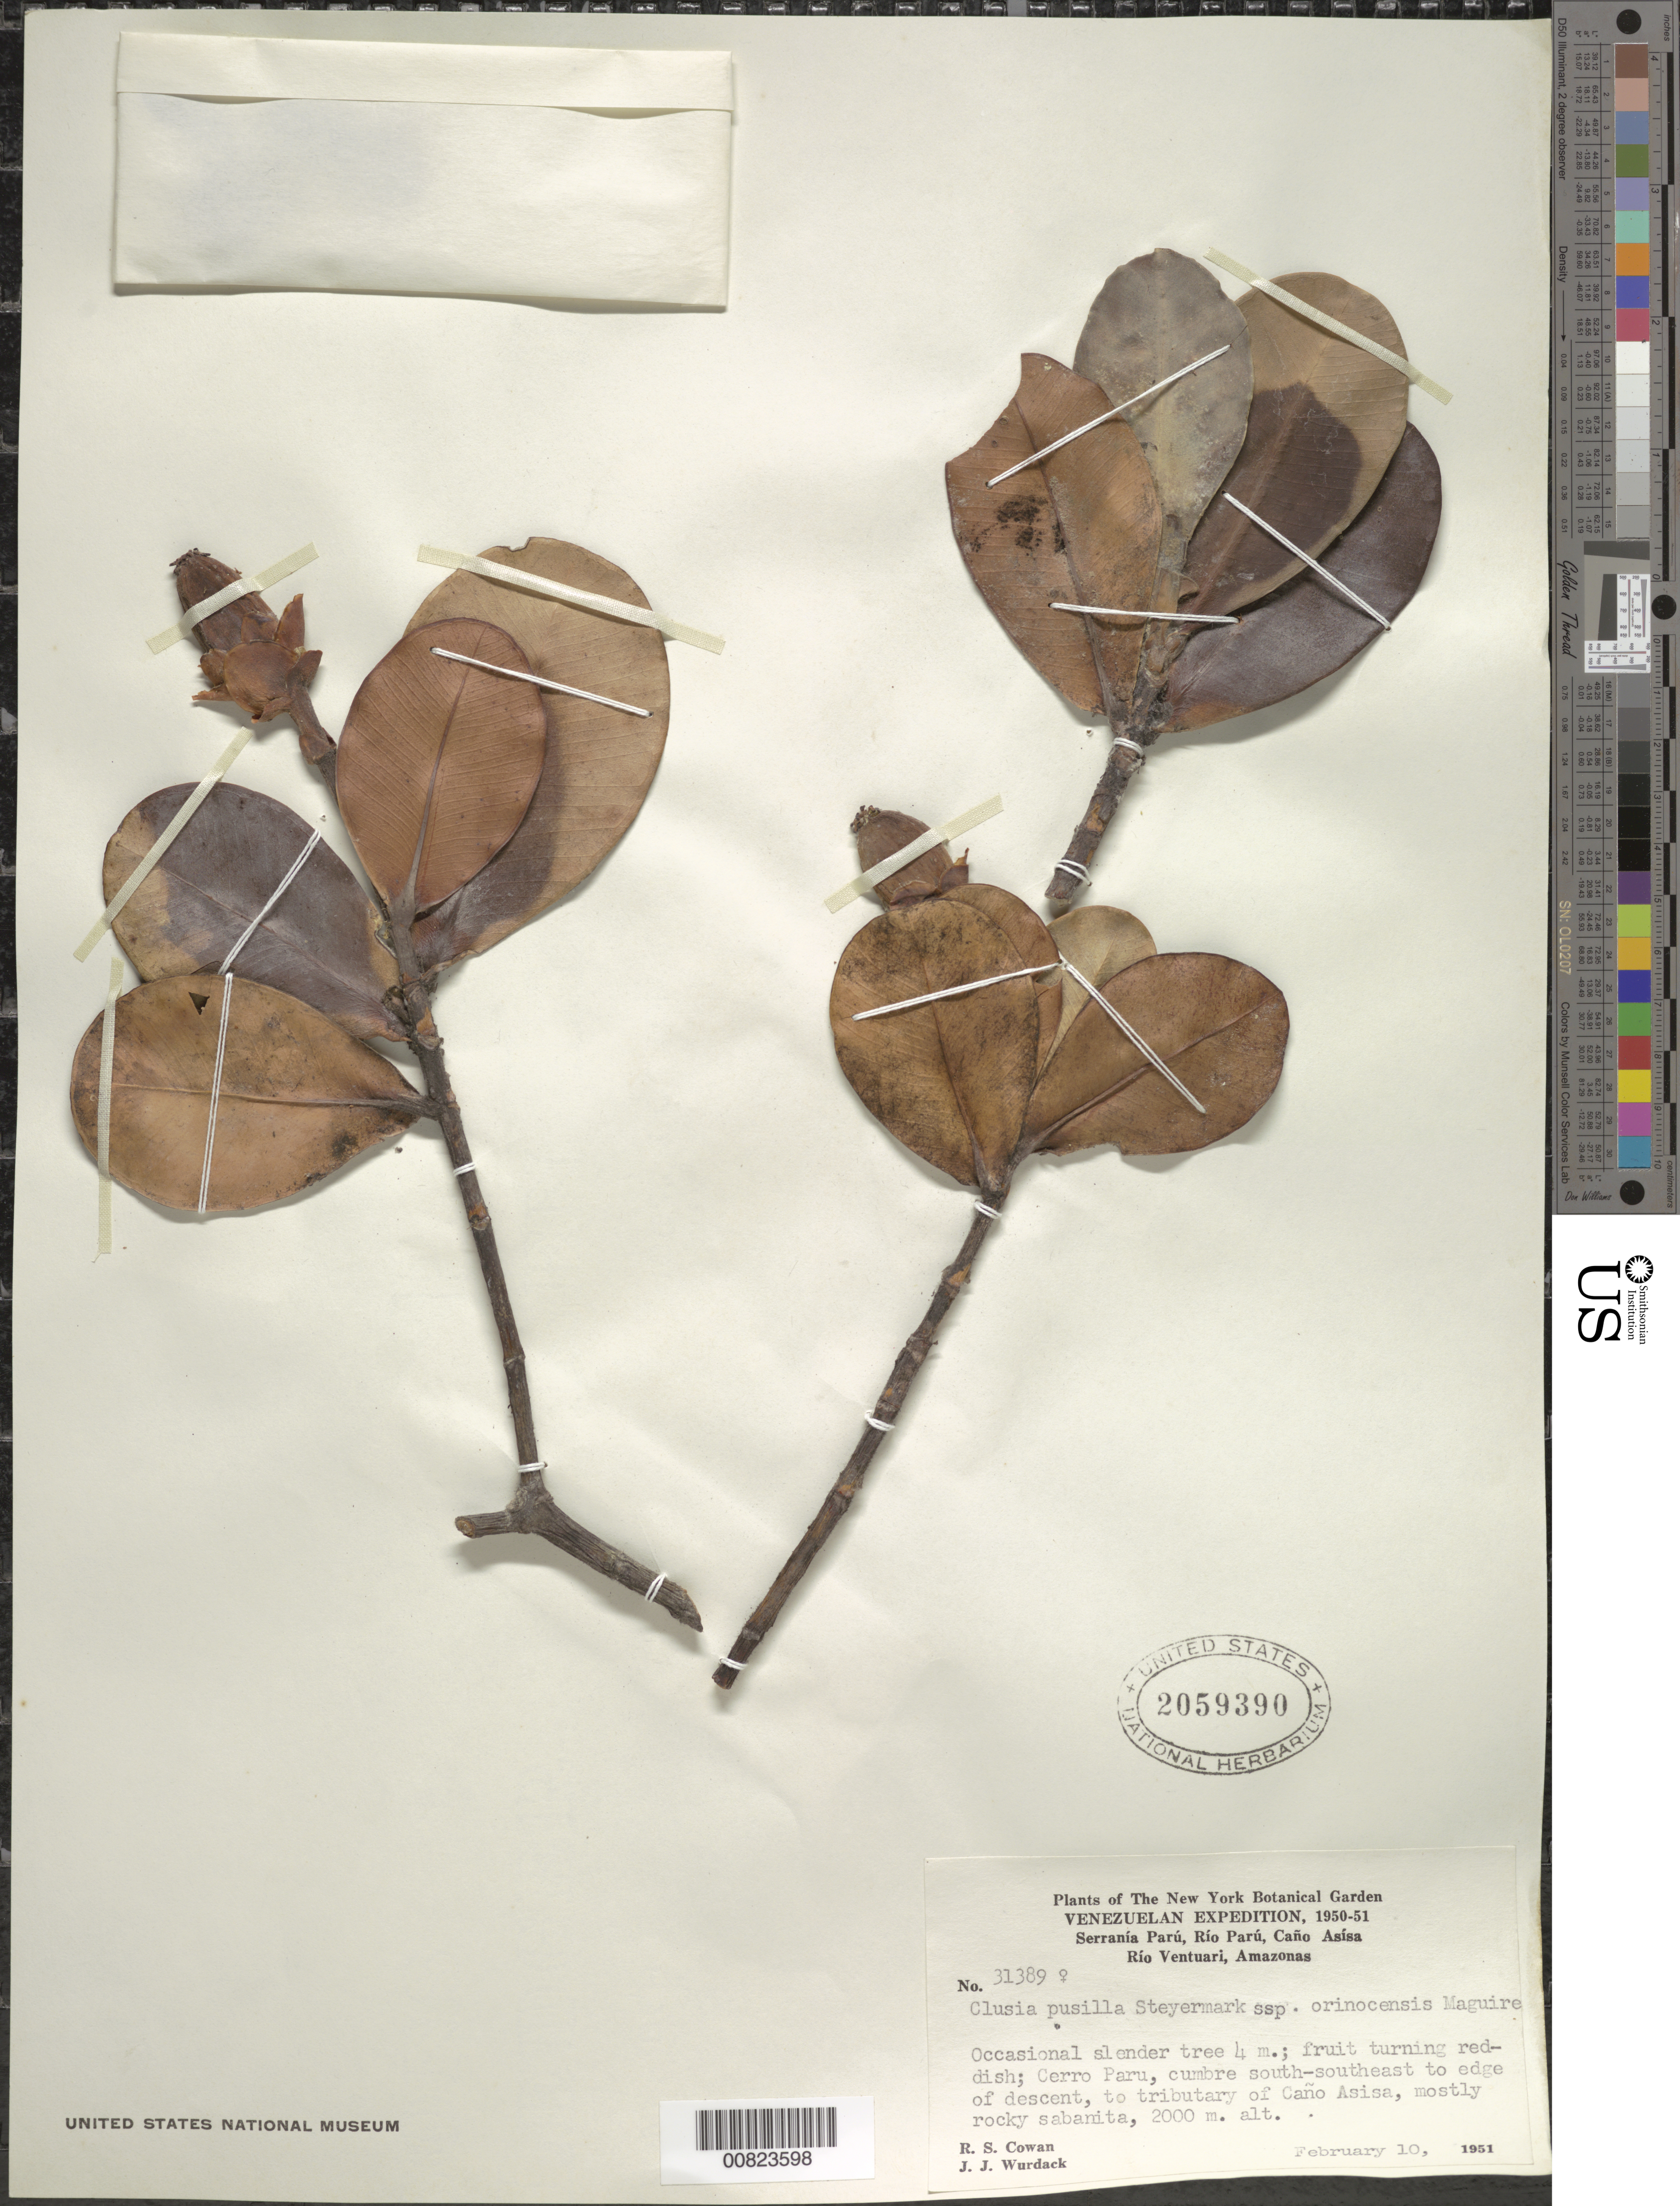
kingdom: Plantae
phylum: Tracheophyta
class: Magnoliopsida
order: Malpighiales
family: Clusiaceae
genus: Clusia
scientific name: Clusia pusilla subsp. orinocensis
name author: Maguire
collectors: R. S. Cowan & J. J. Wurdack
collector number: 31389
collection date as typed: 10-Feb-51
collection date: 1951-02-10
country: Venezuela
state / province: Amazonas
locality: Serranía Parú, Río Parú, Caño Asísa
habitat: Mostly rocky sabanita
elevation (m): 2000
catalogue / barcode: US 2059390